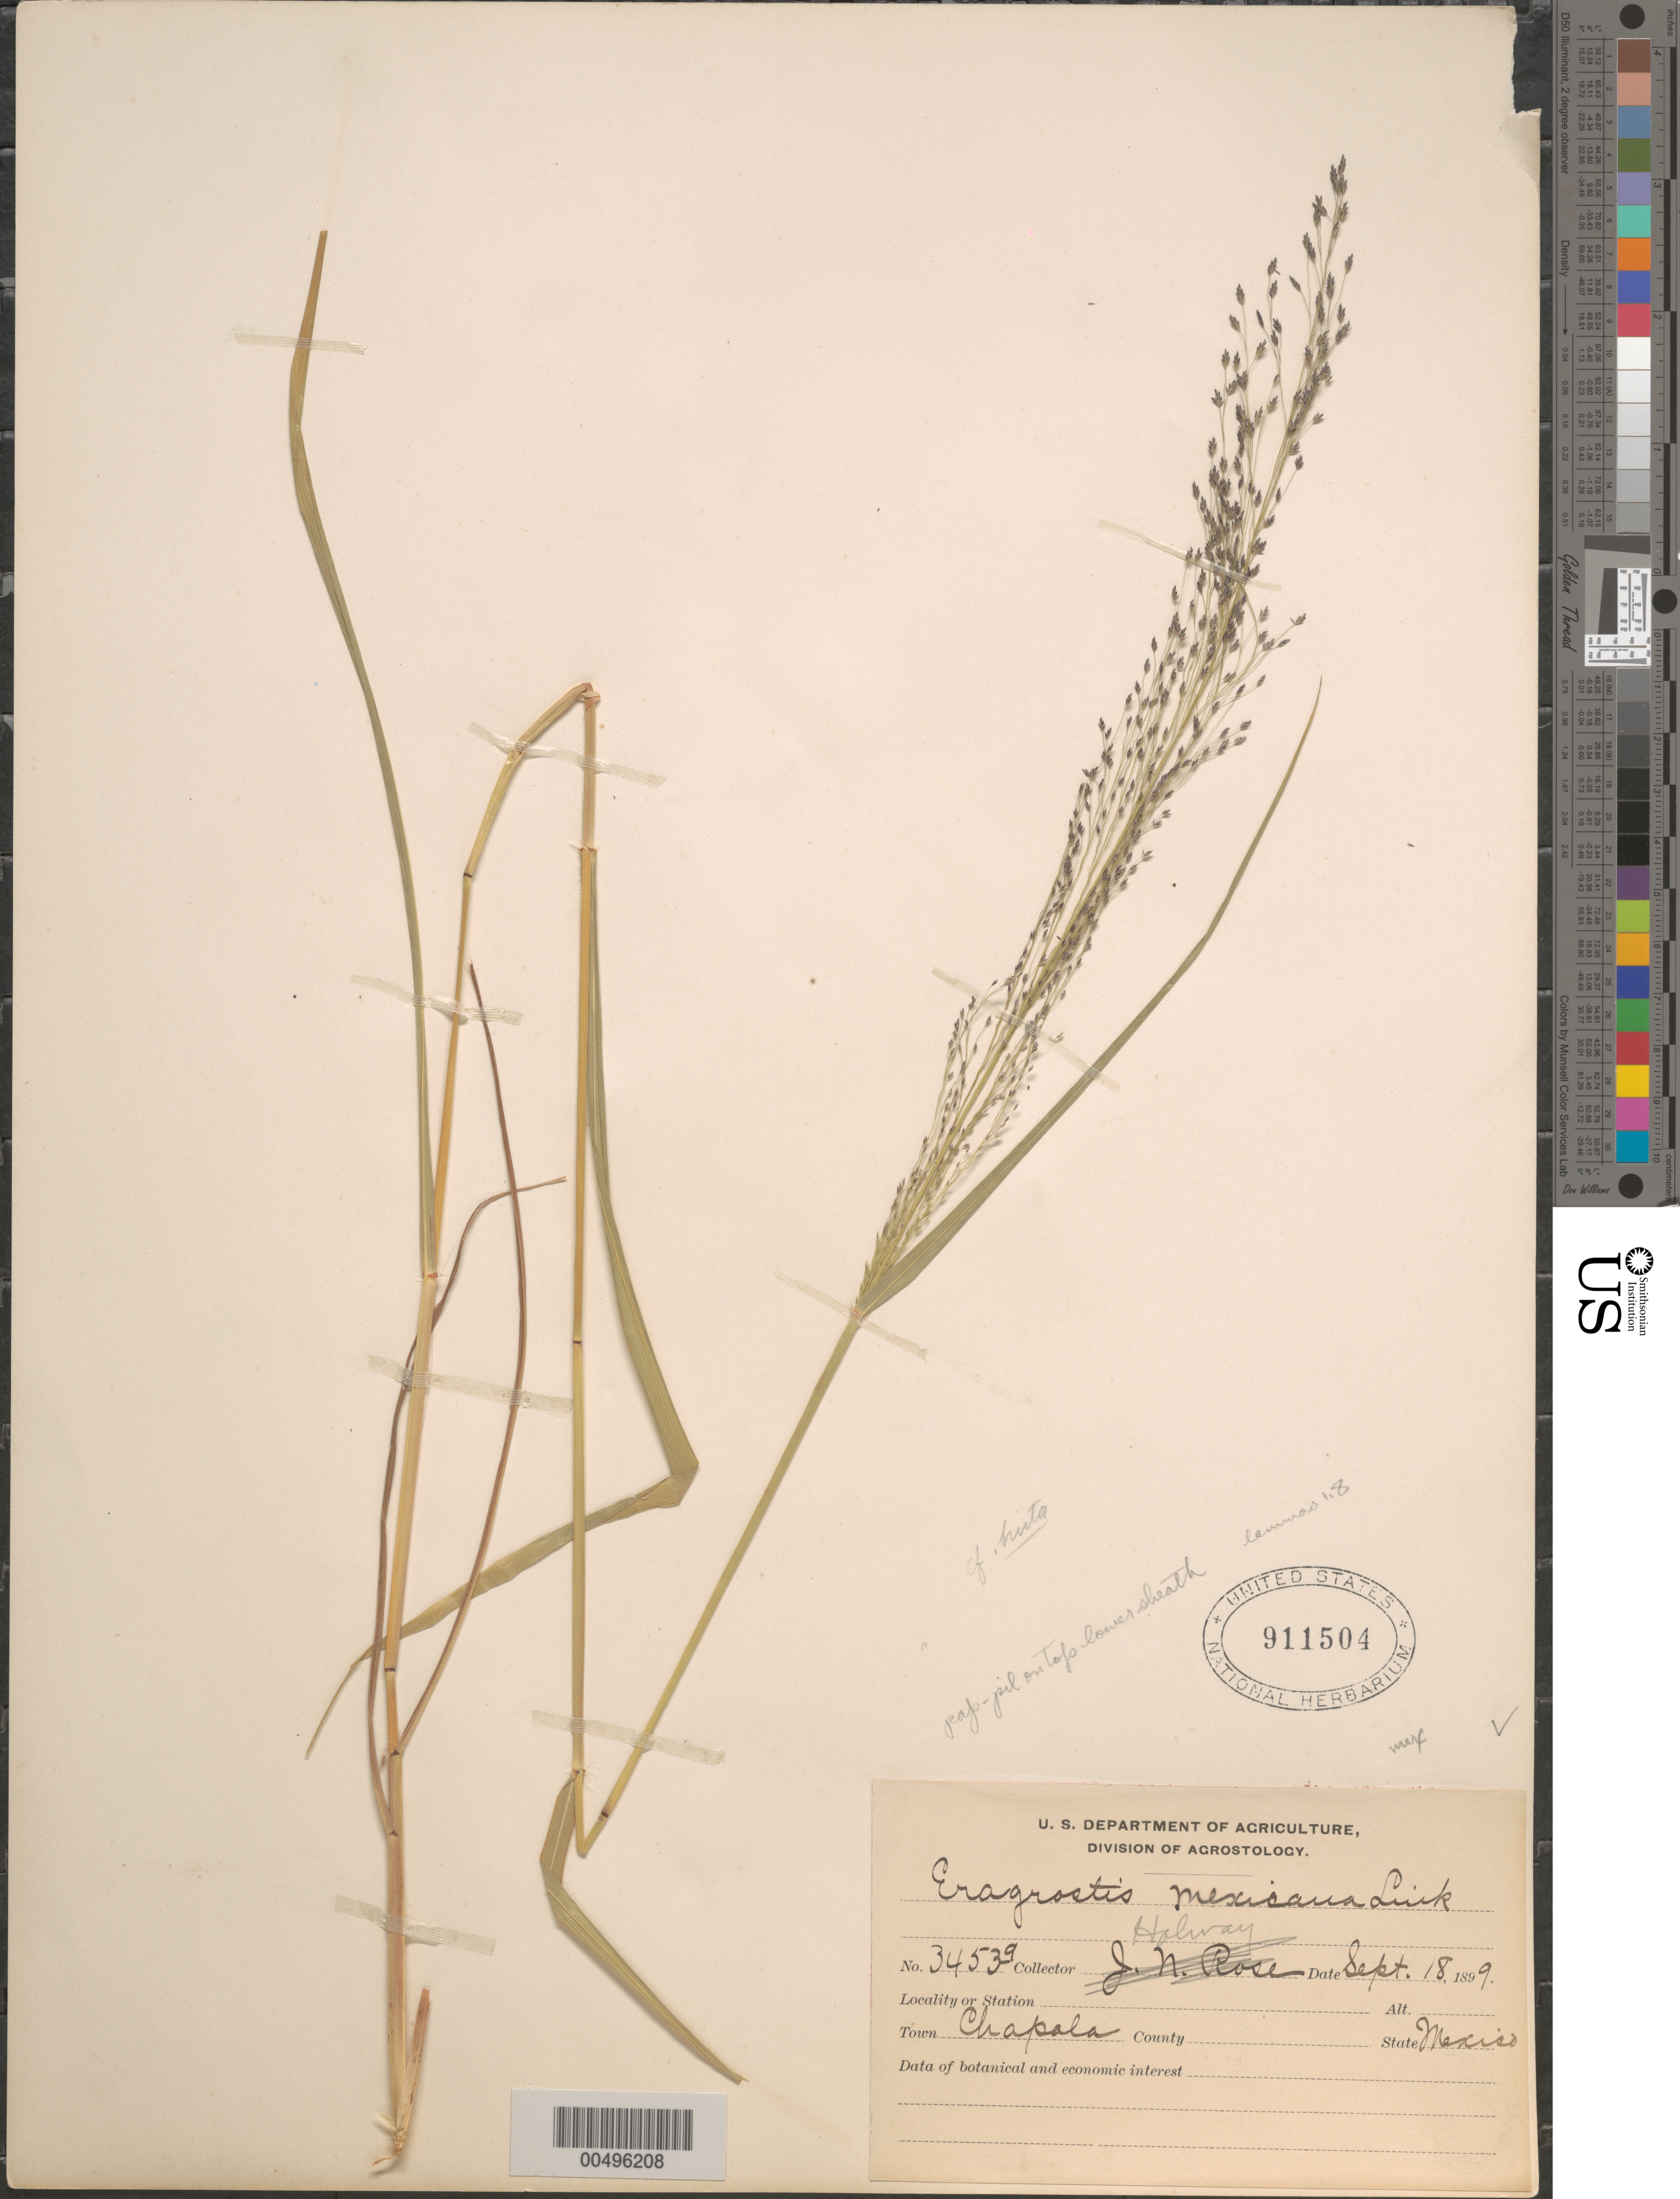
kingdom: Plantae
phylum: Tracheophyta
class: Liliopsida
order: Poales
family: Poaceae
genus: Eragrostis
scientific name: Eragrostis mexicana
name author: (Hornem.) Link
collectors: -- Holway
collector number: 3453a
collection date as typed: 18 Sep 1899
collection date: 1899-09-18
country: Mexico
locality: Chapala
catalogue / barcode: US 911504